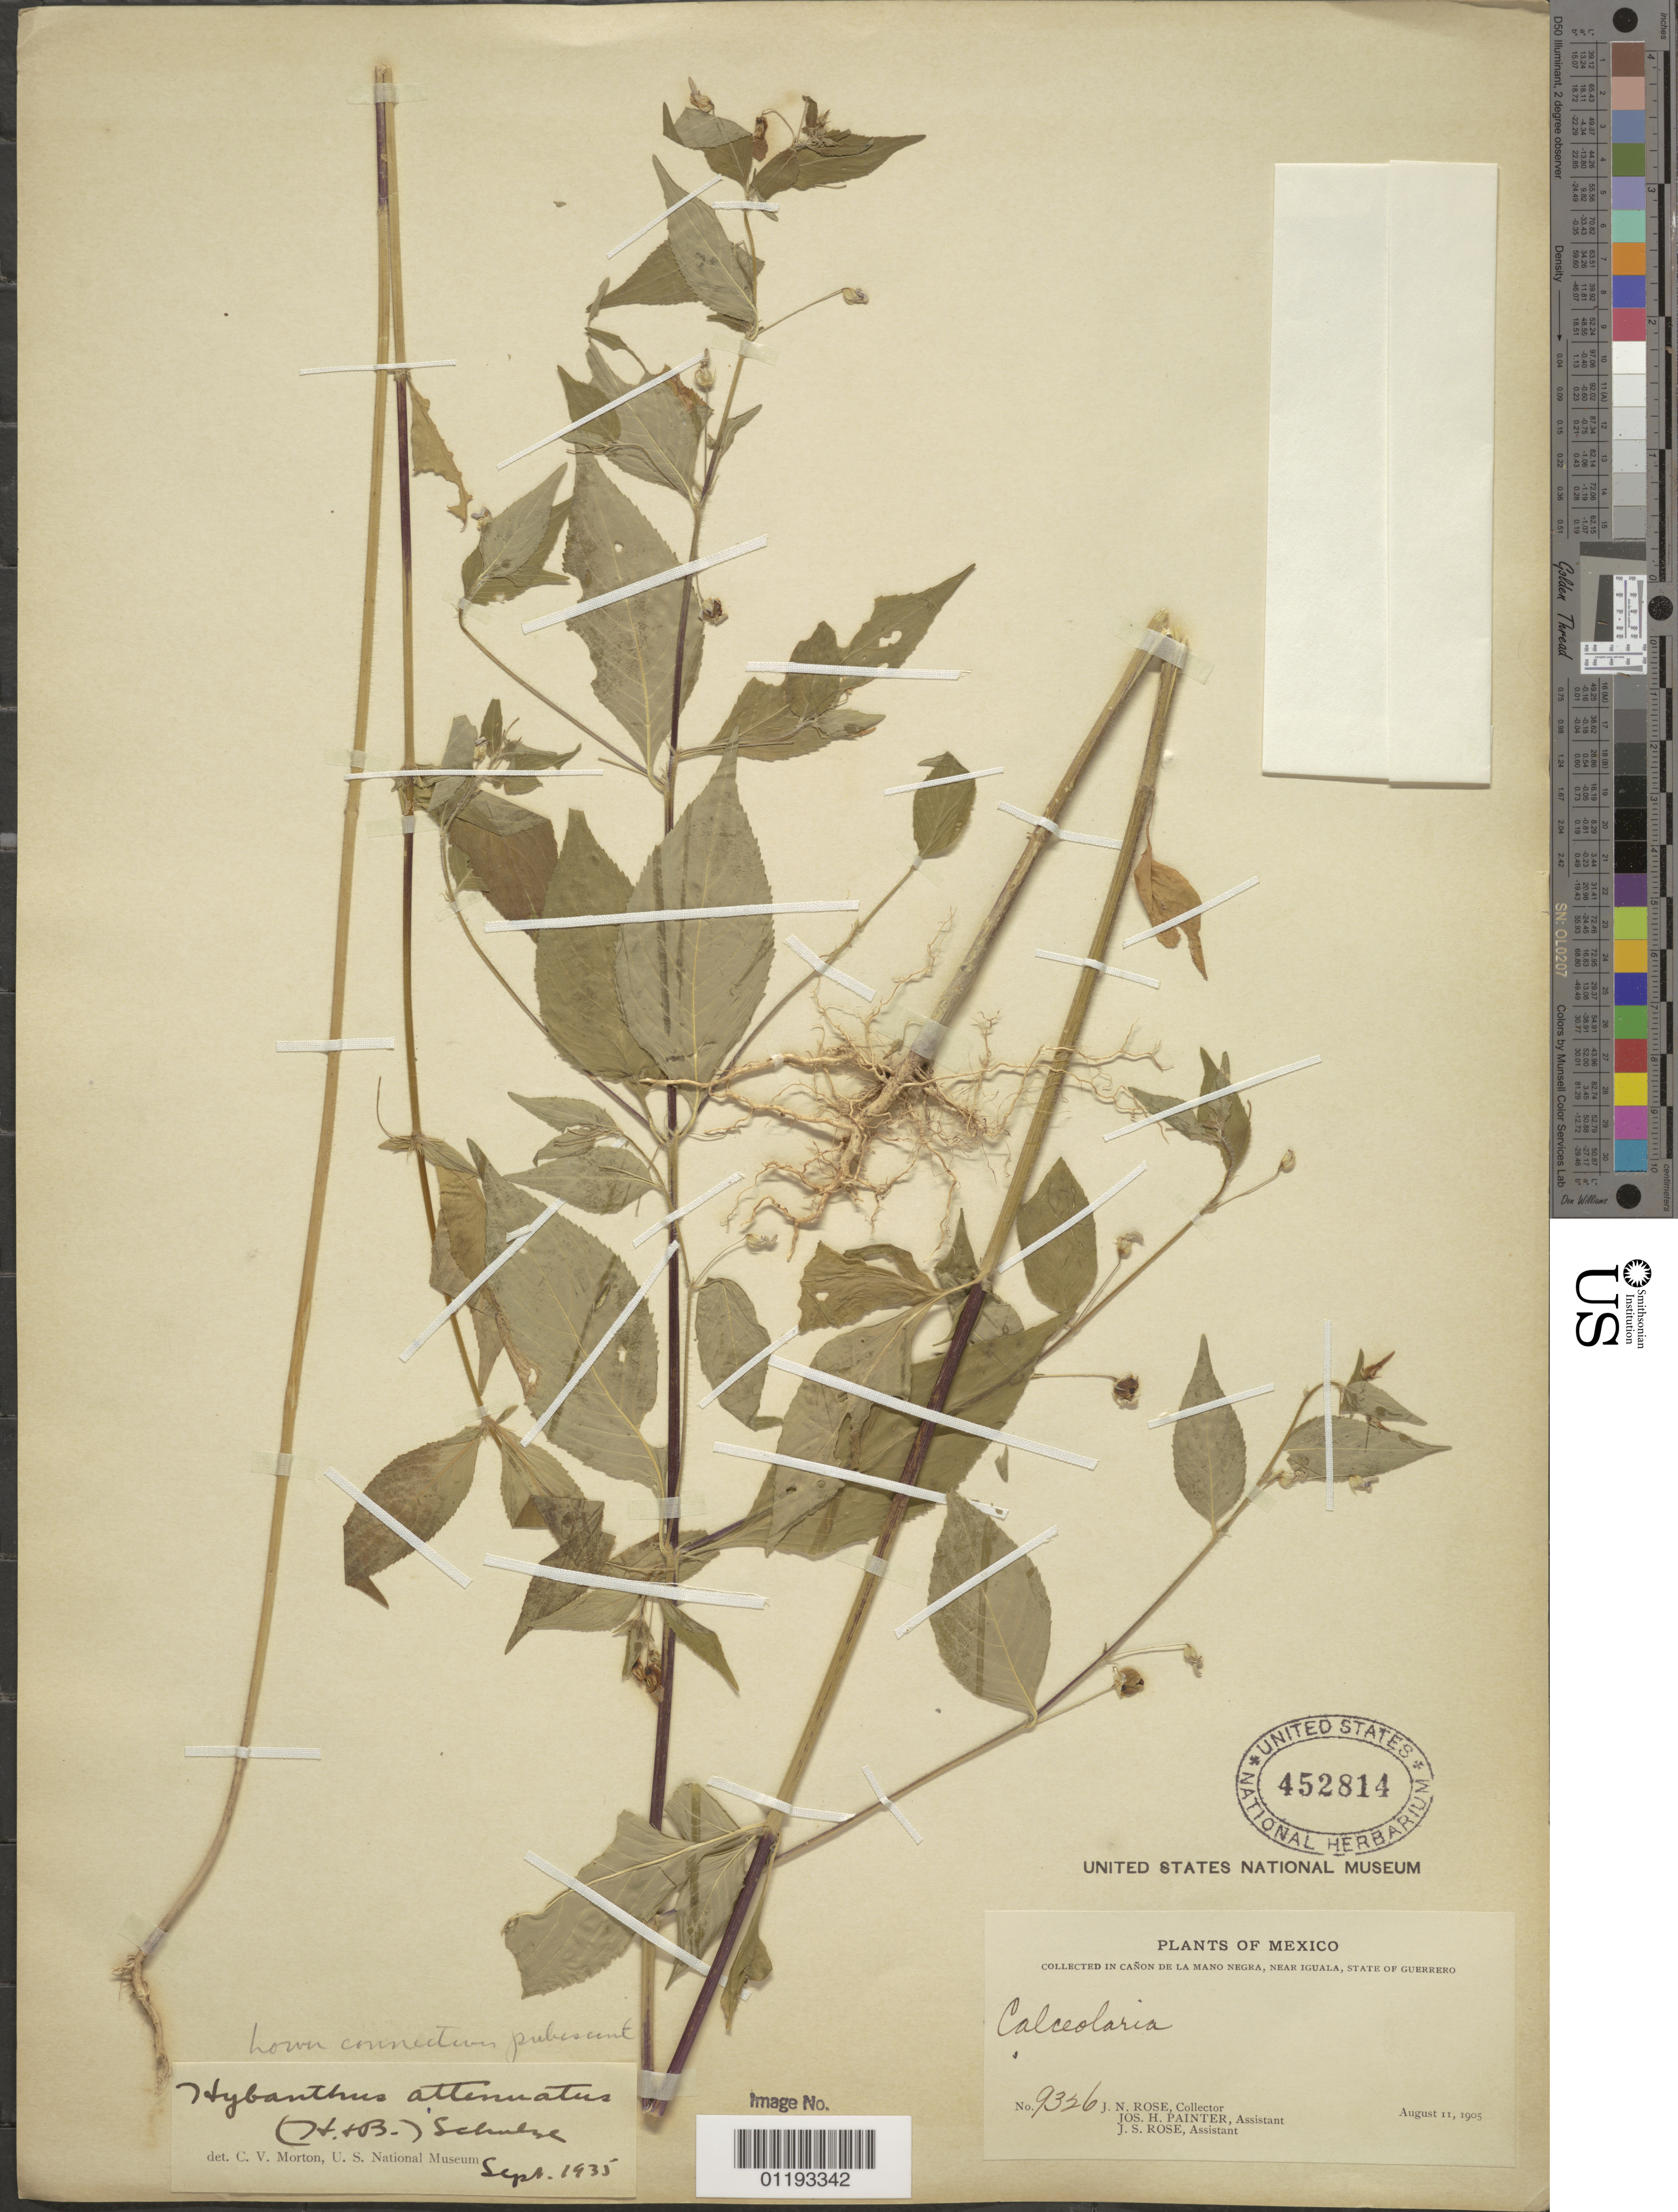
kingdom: Plantae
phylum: Tracheophyta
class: Magnoliopsida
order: Malpighiales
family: Violaceae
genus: Pombalia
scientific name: Pombalia attenuata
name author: (Humb. & Bonpl. ex Willd.) Paula-Souza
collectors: J. N. Rose, J. H. Painter & J. S. Rose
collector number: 9326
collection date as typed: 11 Aug 1905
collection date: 1905-08-11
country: Mexico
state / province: Guerrero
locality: In Cañon de la Mano Negra, Near Iguala, State of Guerrero.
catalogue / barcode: US 452814